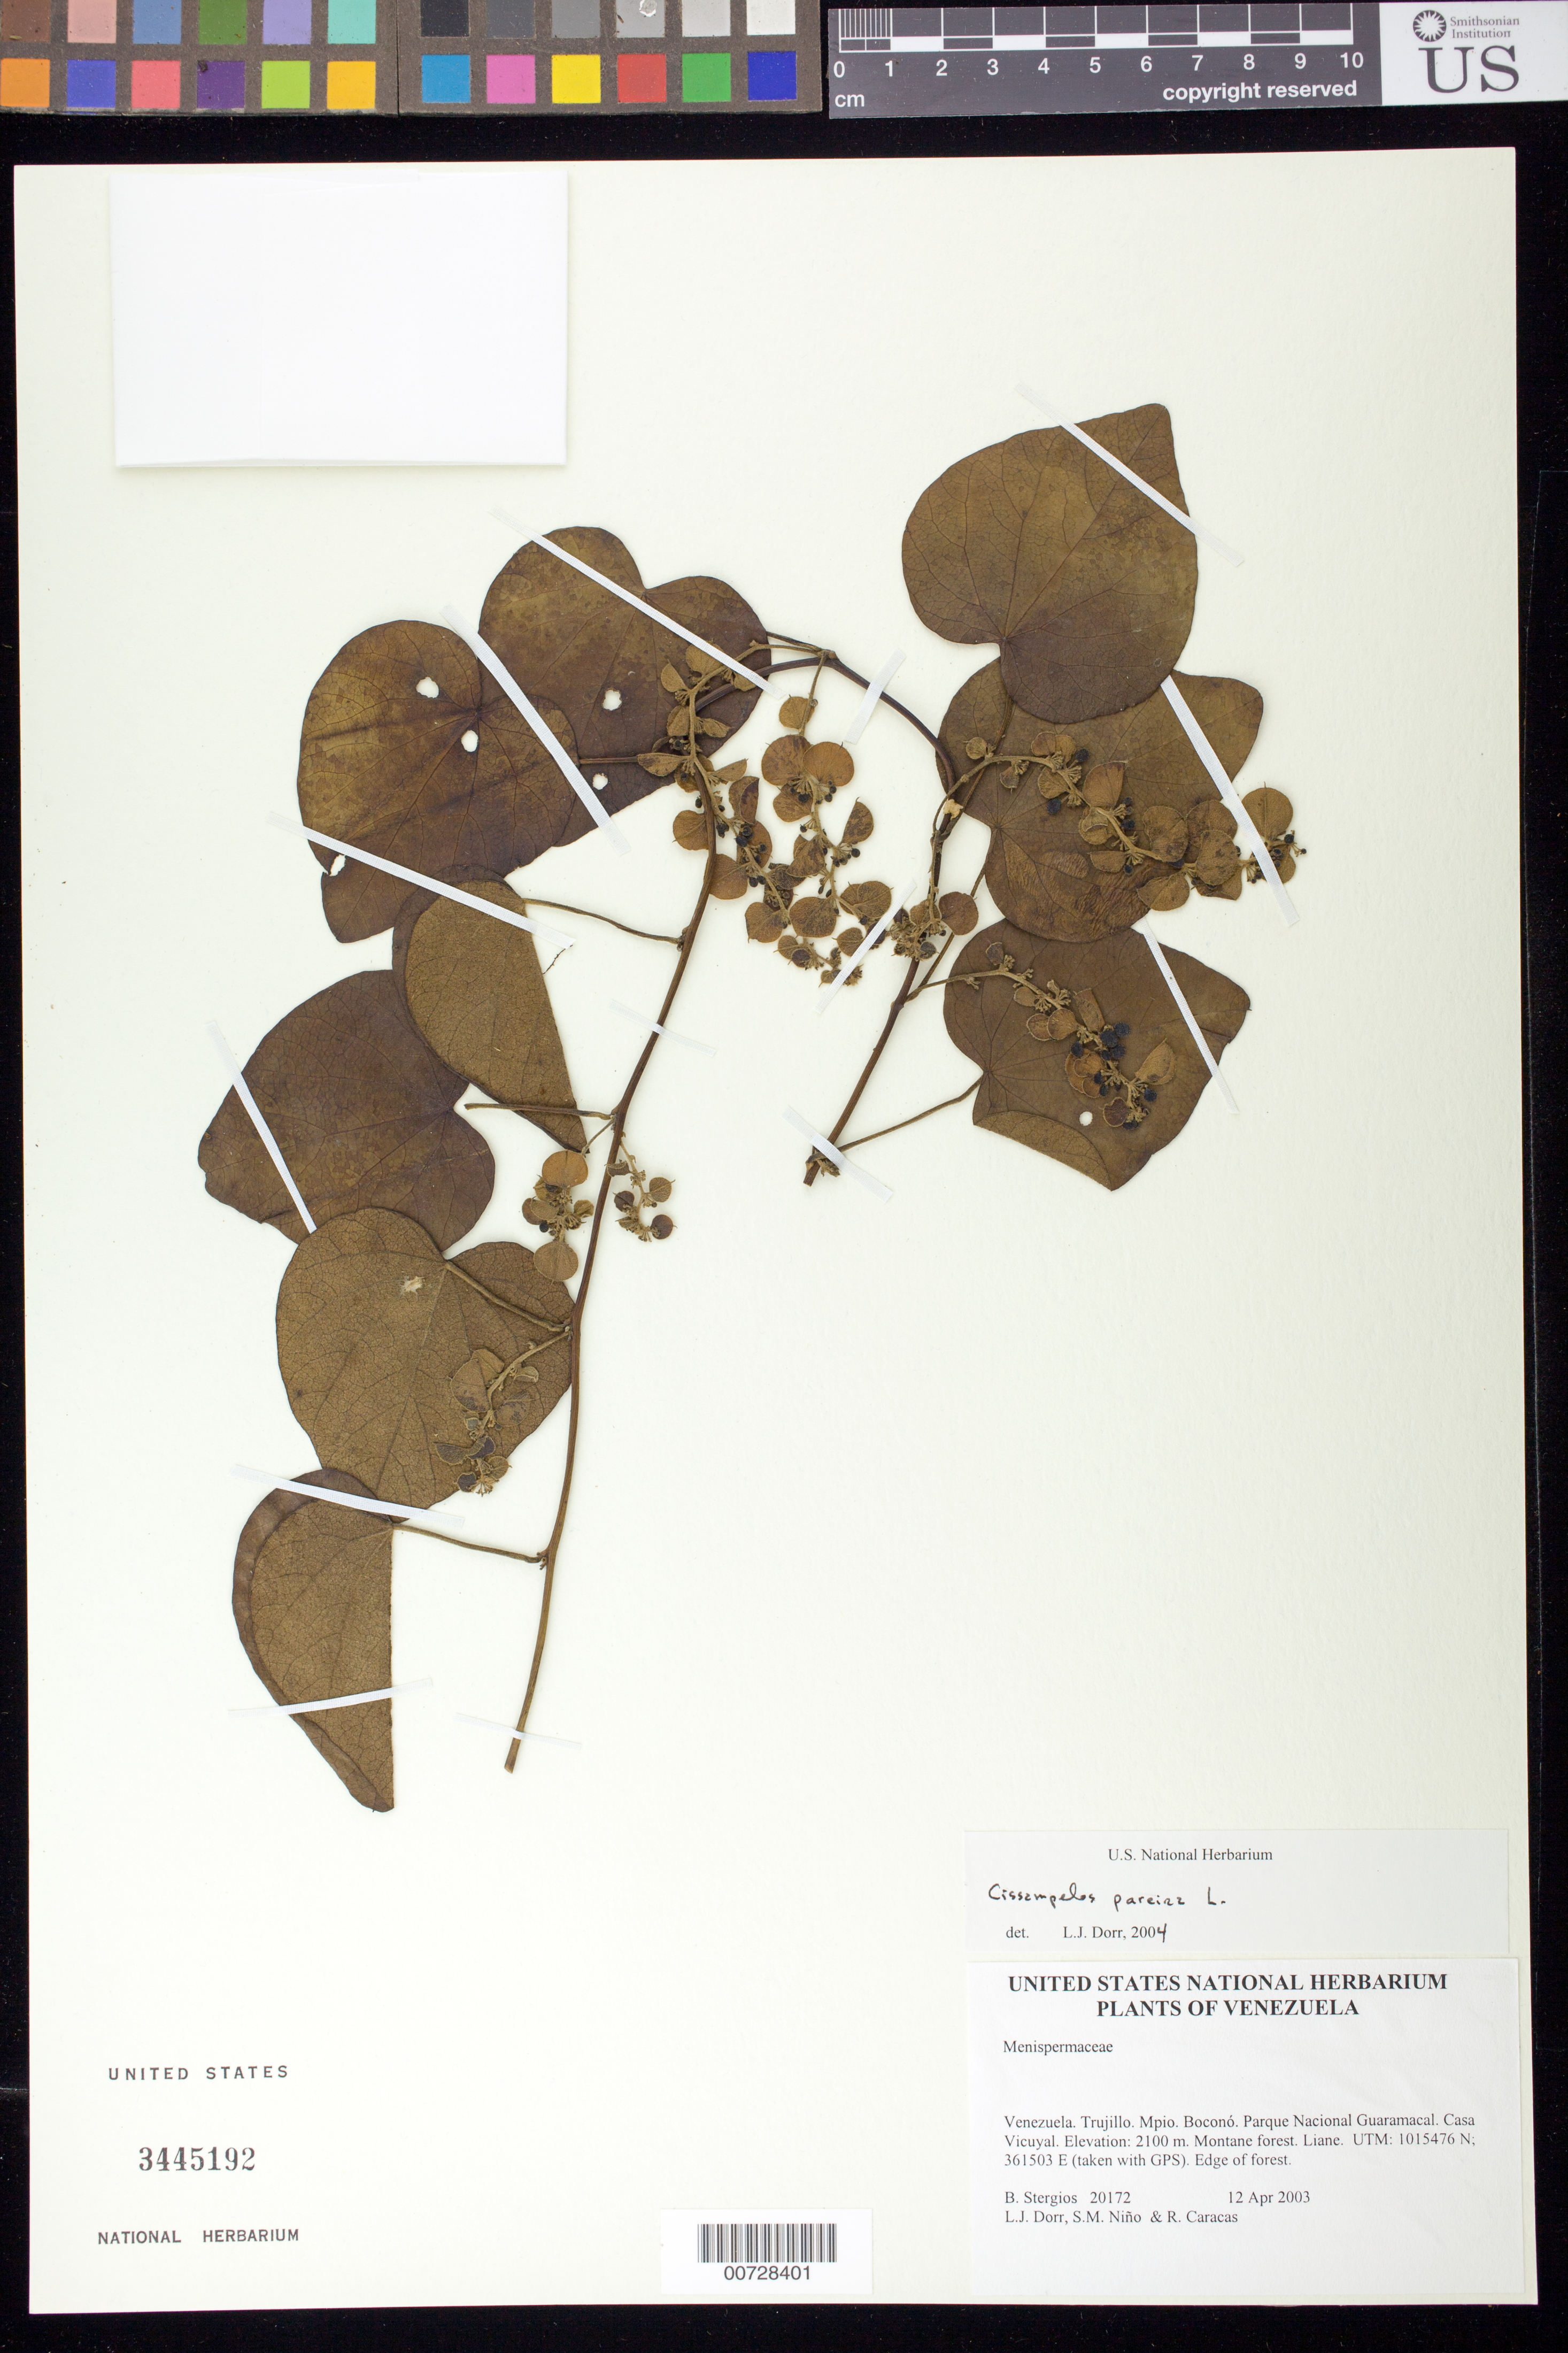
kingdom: Plantae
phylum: Tracheophyta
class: Magnoliopsida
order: Ranunculales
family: Menispermaceae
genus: Cissampelos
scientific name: Cissampelos pareira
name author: L.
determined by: Dorr, L. J., (BOT), Smithsonian Institution - National Museum of Natural History (UNITED STATES)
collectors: B. G. Stergios, L. J. Dorr, S. M. Niño & R. Caracas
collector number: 20172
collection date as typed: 12 Apr 2003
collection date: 2003-04-12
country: Venezuela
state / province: Trujillo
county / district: Boconó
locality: Parque Nacional Guaramacal. Casa Vicuyal.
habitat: Montane forest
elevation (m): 2100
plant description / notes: PORT, US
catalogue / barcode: US 3445192